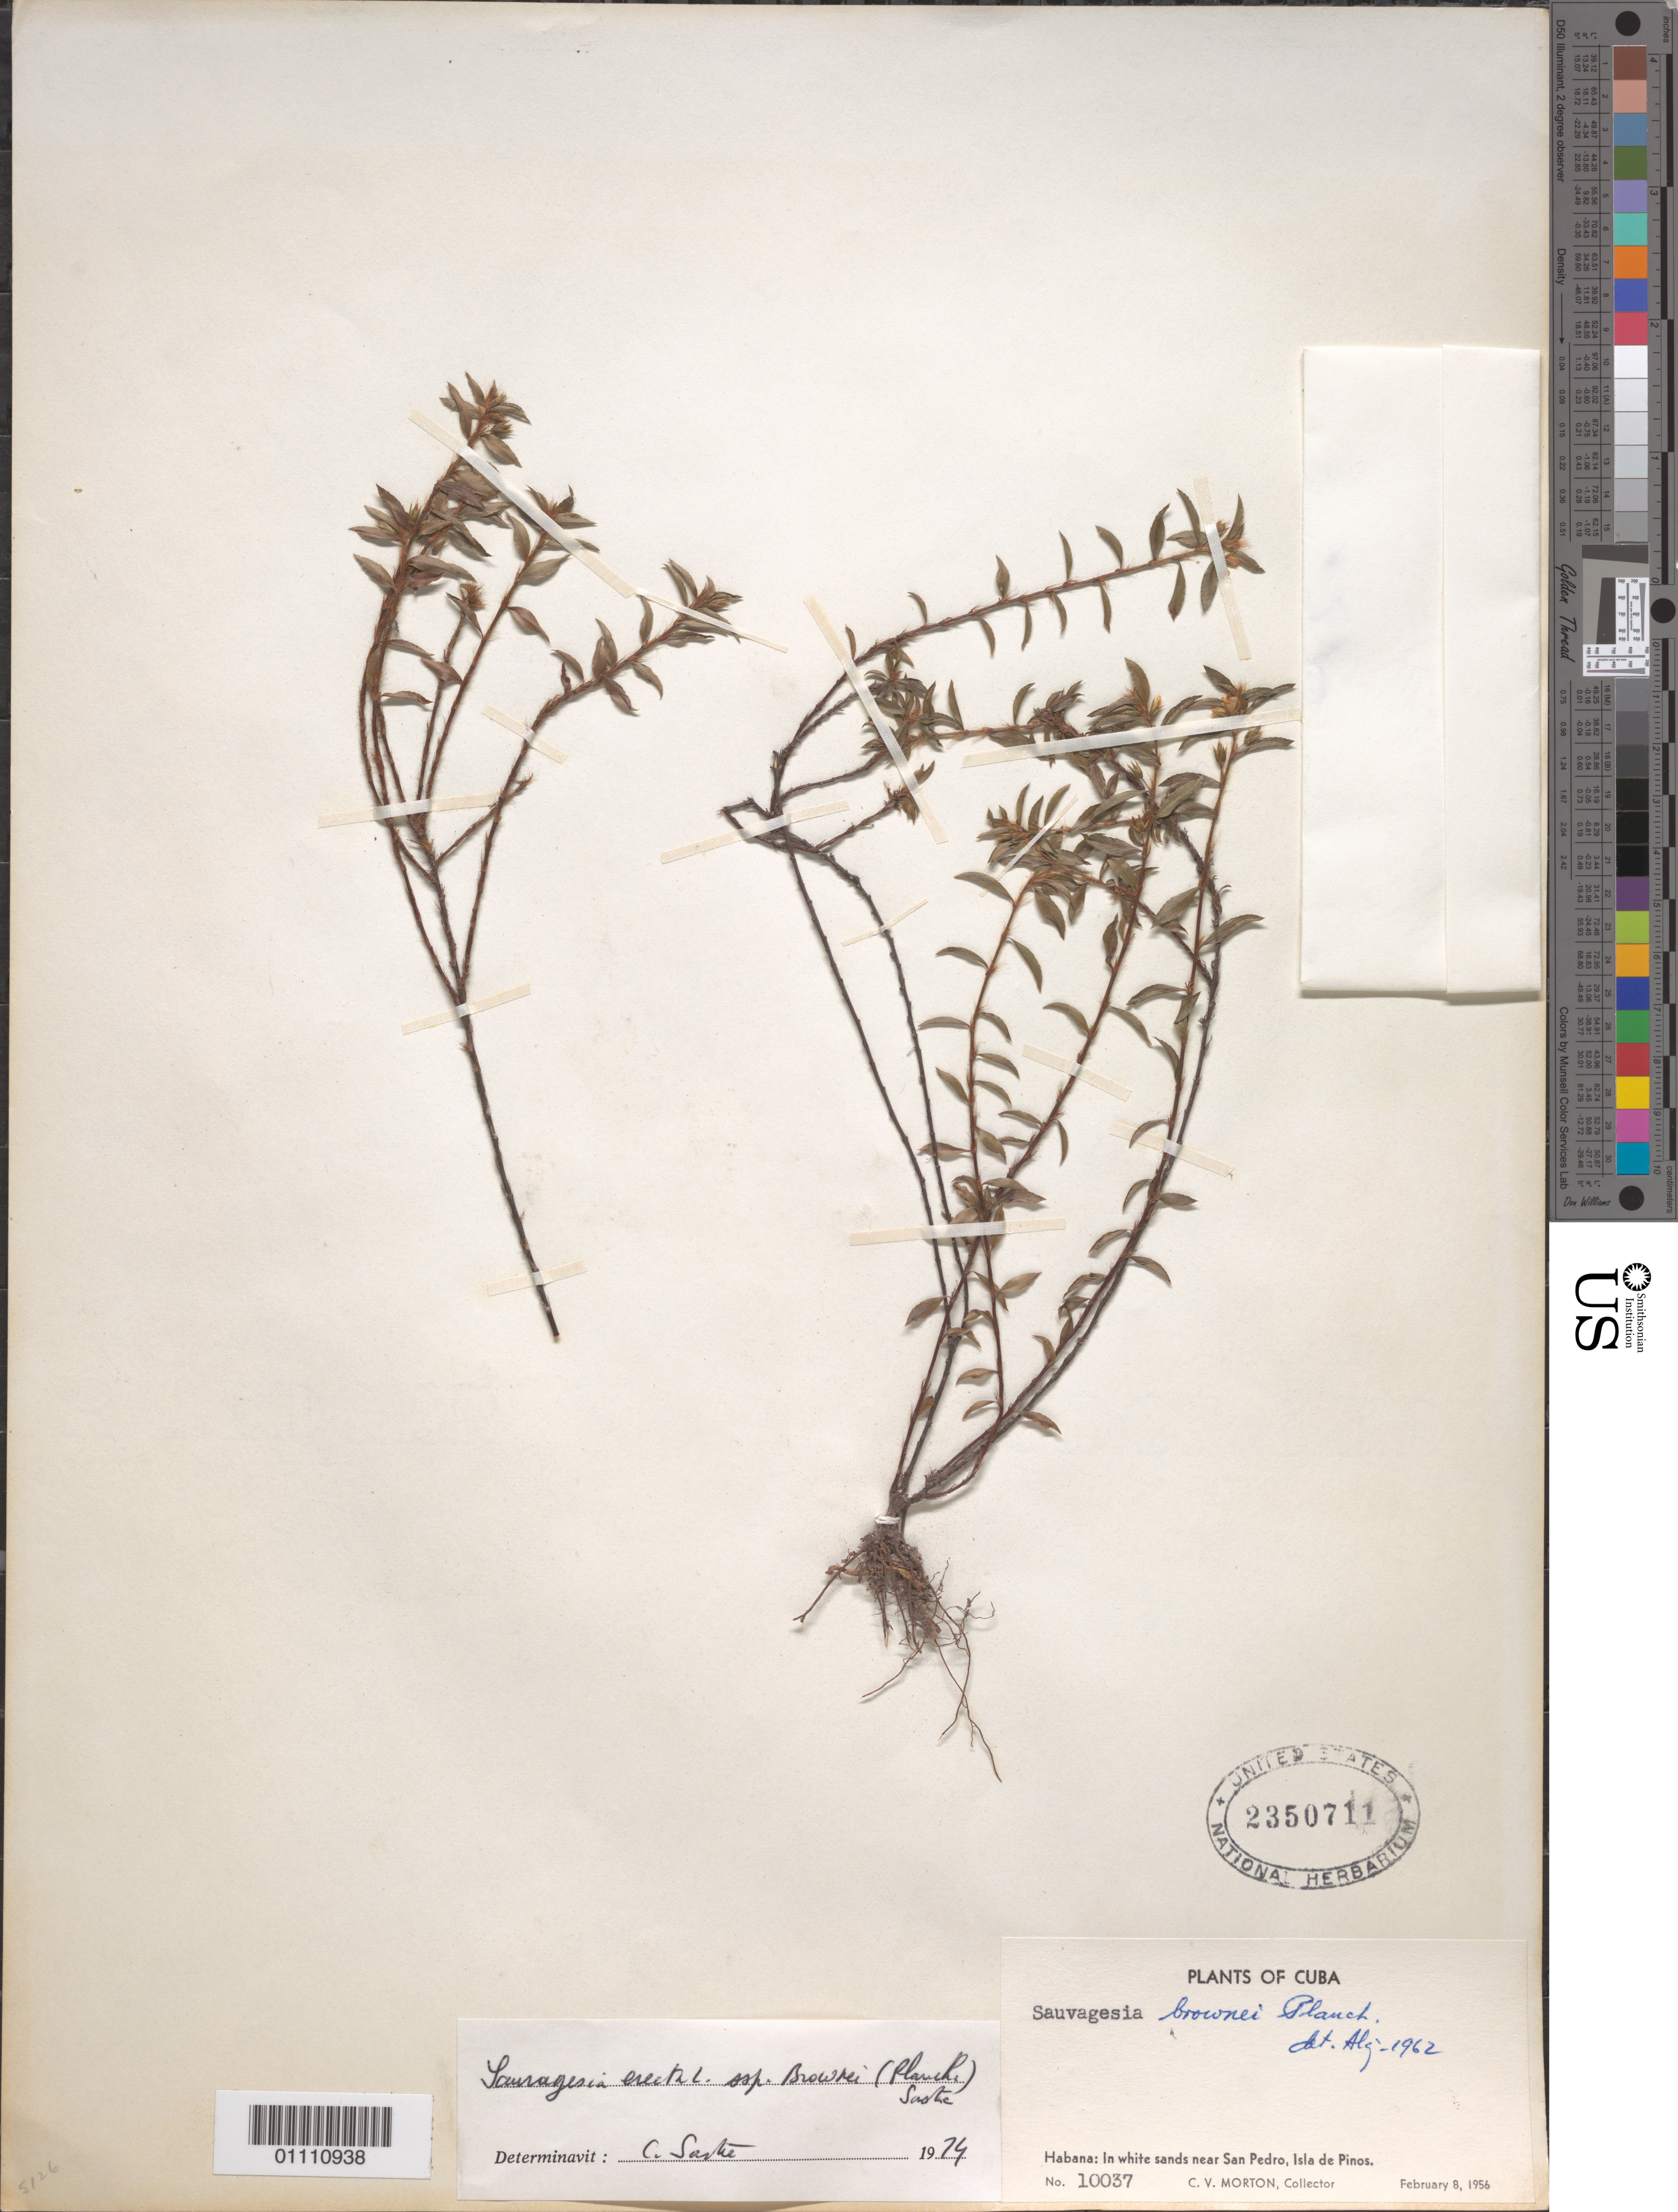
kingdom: Plantae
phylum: Tracheophyta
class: Magnoliopsida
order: Malpighiales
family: Ochnaceae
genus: Sauvagesia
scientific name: Sauvagesia erecta subsp. brownei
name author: (Planch.) Sastre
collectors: C. V. Morton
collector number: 10037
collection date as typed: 08 Feb 1956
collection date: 1956-02-08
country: Cuba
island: Cuba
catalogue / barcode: US 2350711